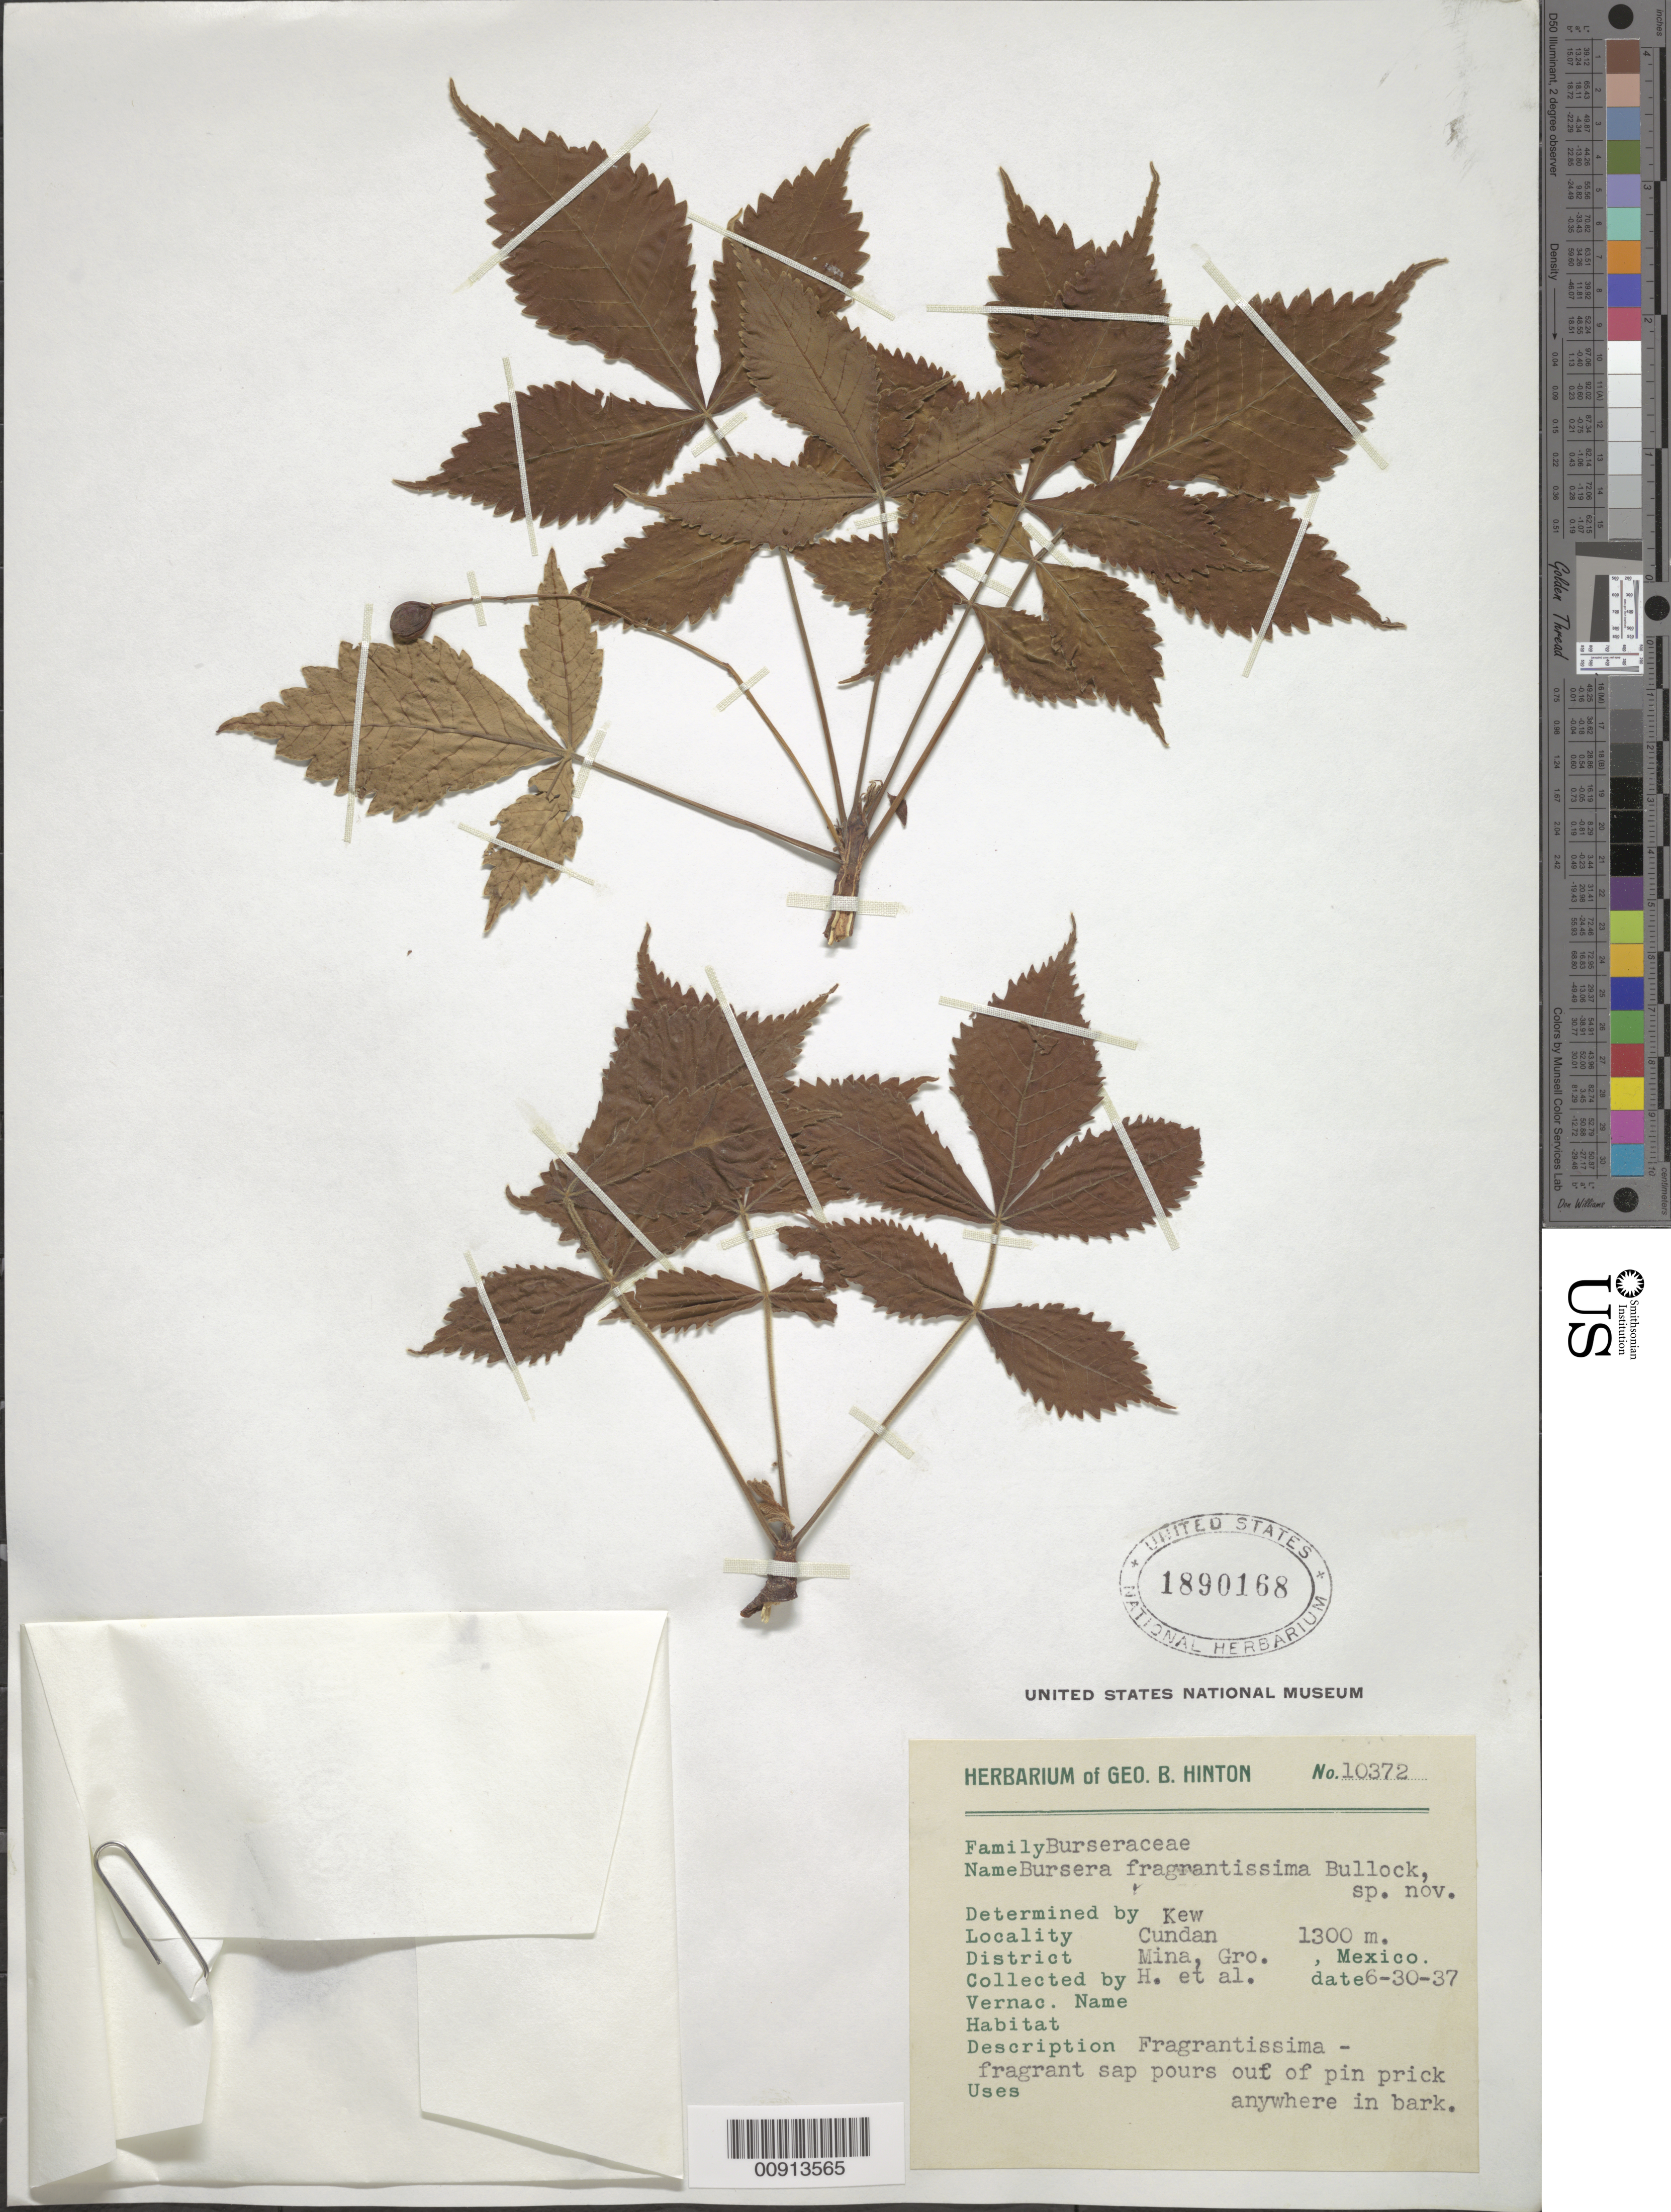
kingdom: Plantae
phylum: Tracheophyta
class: Magnoliopsida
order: Sapindales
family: Burseraceae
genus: Bursera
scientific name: Bursera fragrantissima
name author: Bullock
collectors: G. B. Hinton & et al.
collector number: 10372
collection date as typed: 30 Jun 1937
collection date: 1937-06-30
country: Mexico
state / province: Guerrero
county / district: Mina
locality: Cundan, District Mina, Guerrero.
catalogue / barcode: US 1890168